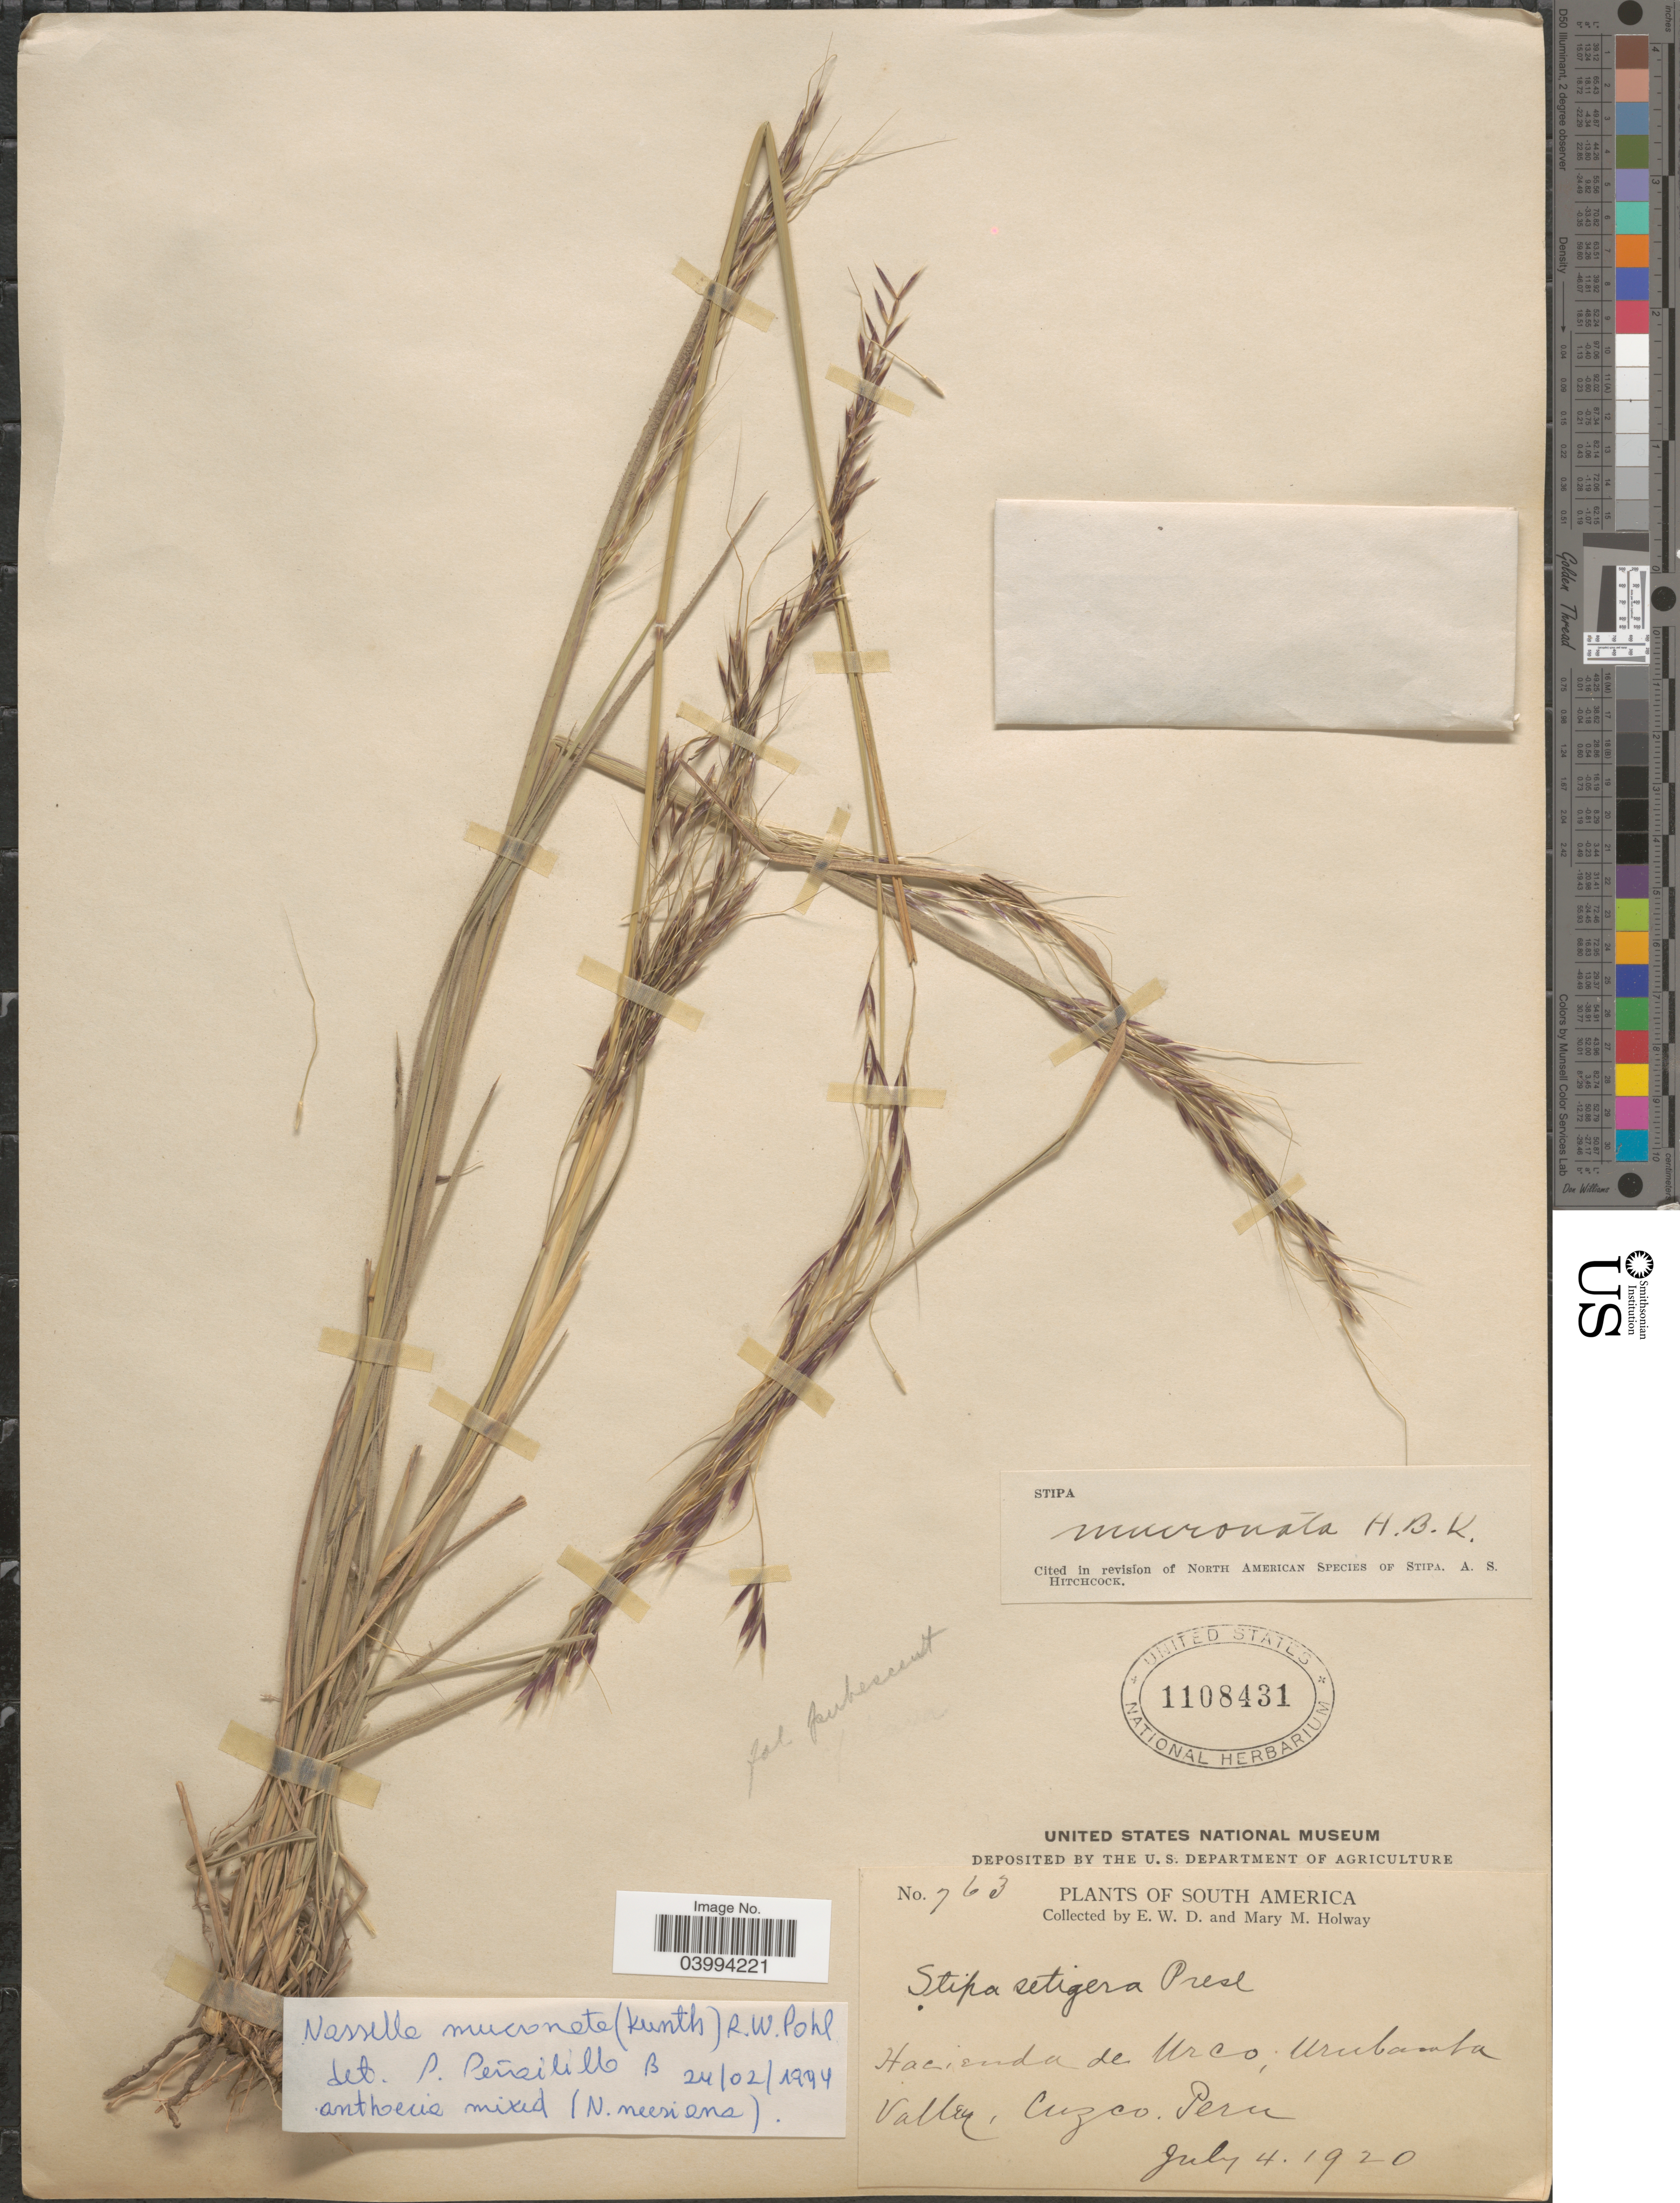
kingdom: Plantae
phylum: Tracheophyta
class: Liliopsida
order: Poales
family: Poaceae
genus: Nassella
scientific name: Nassella mucronata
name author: (Kunth) R.W. Pohl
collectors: E. W. D. Holway & M. M. Holway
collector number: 763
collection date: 1920-07-04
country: Peru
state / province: Cusco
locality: Hacienda de Urco, Urubamba Valley, Cuzco.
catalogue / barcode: US 1108431